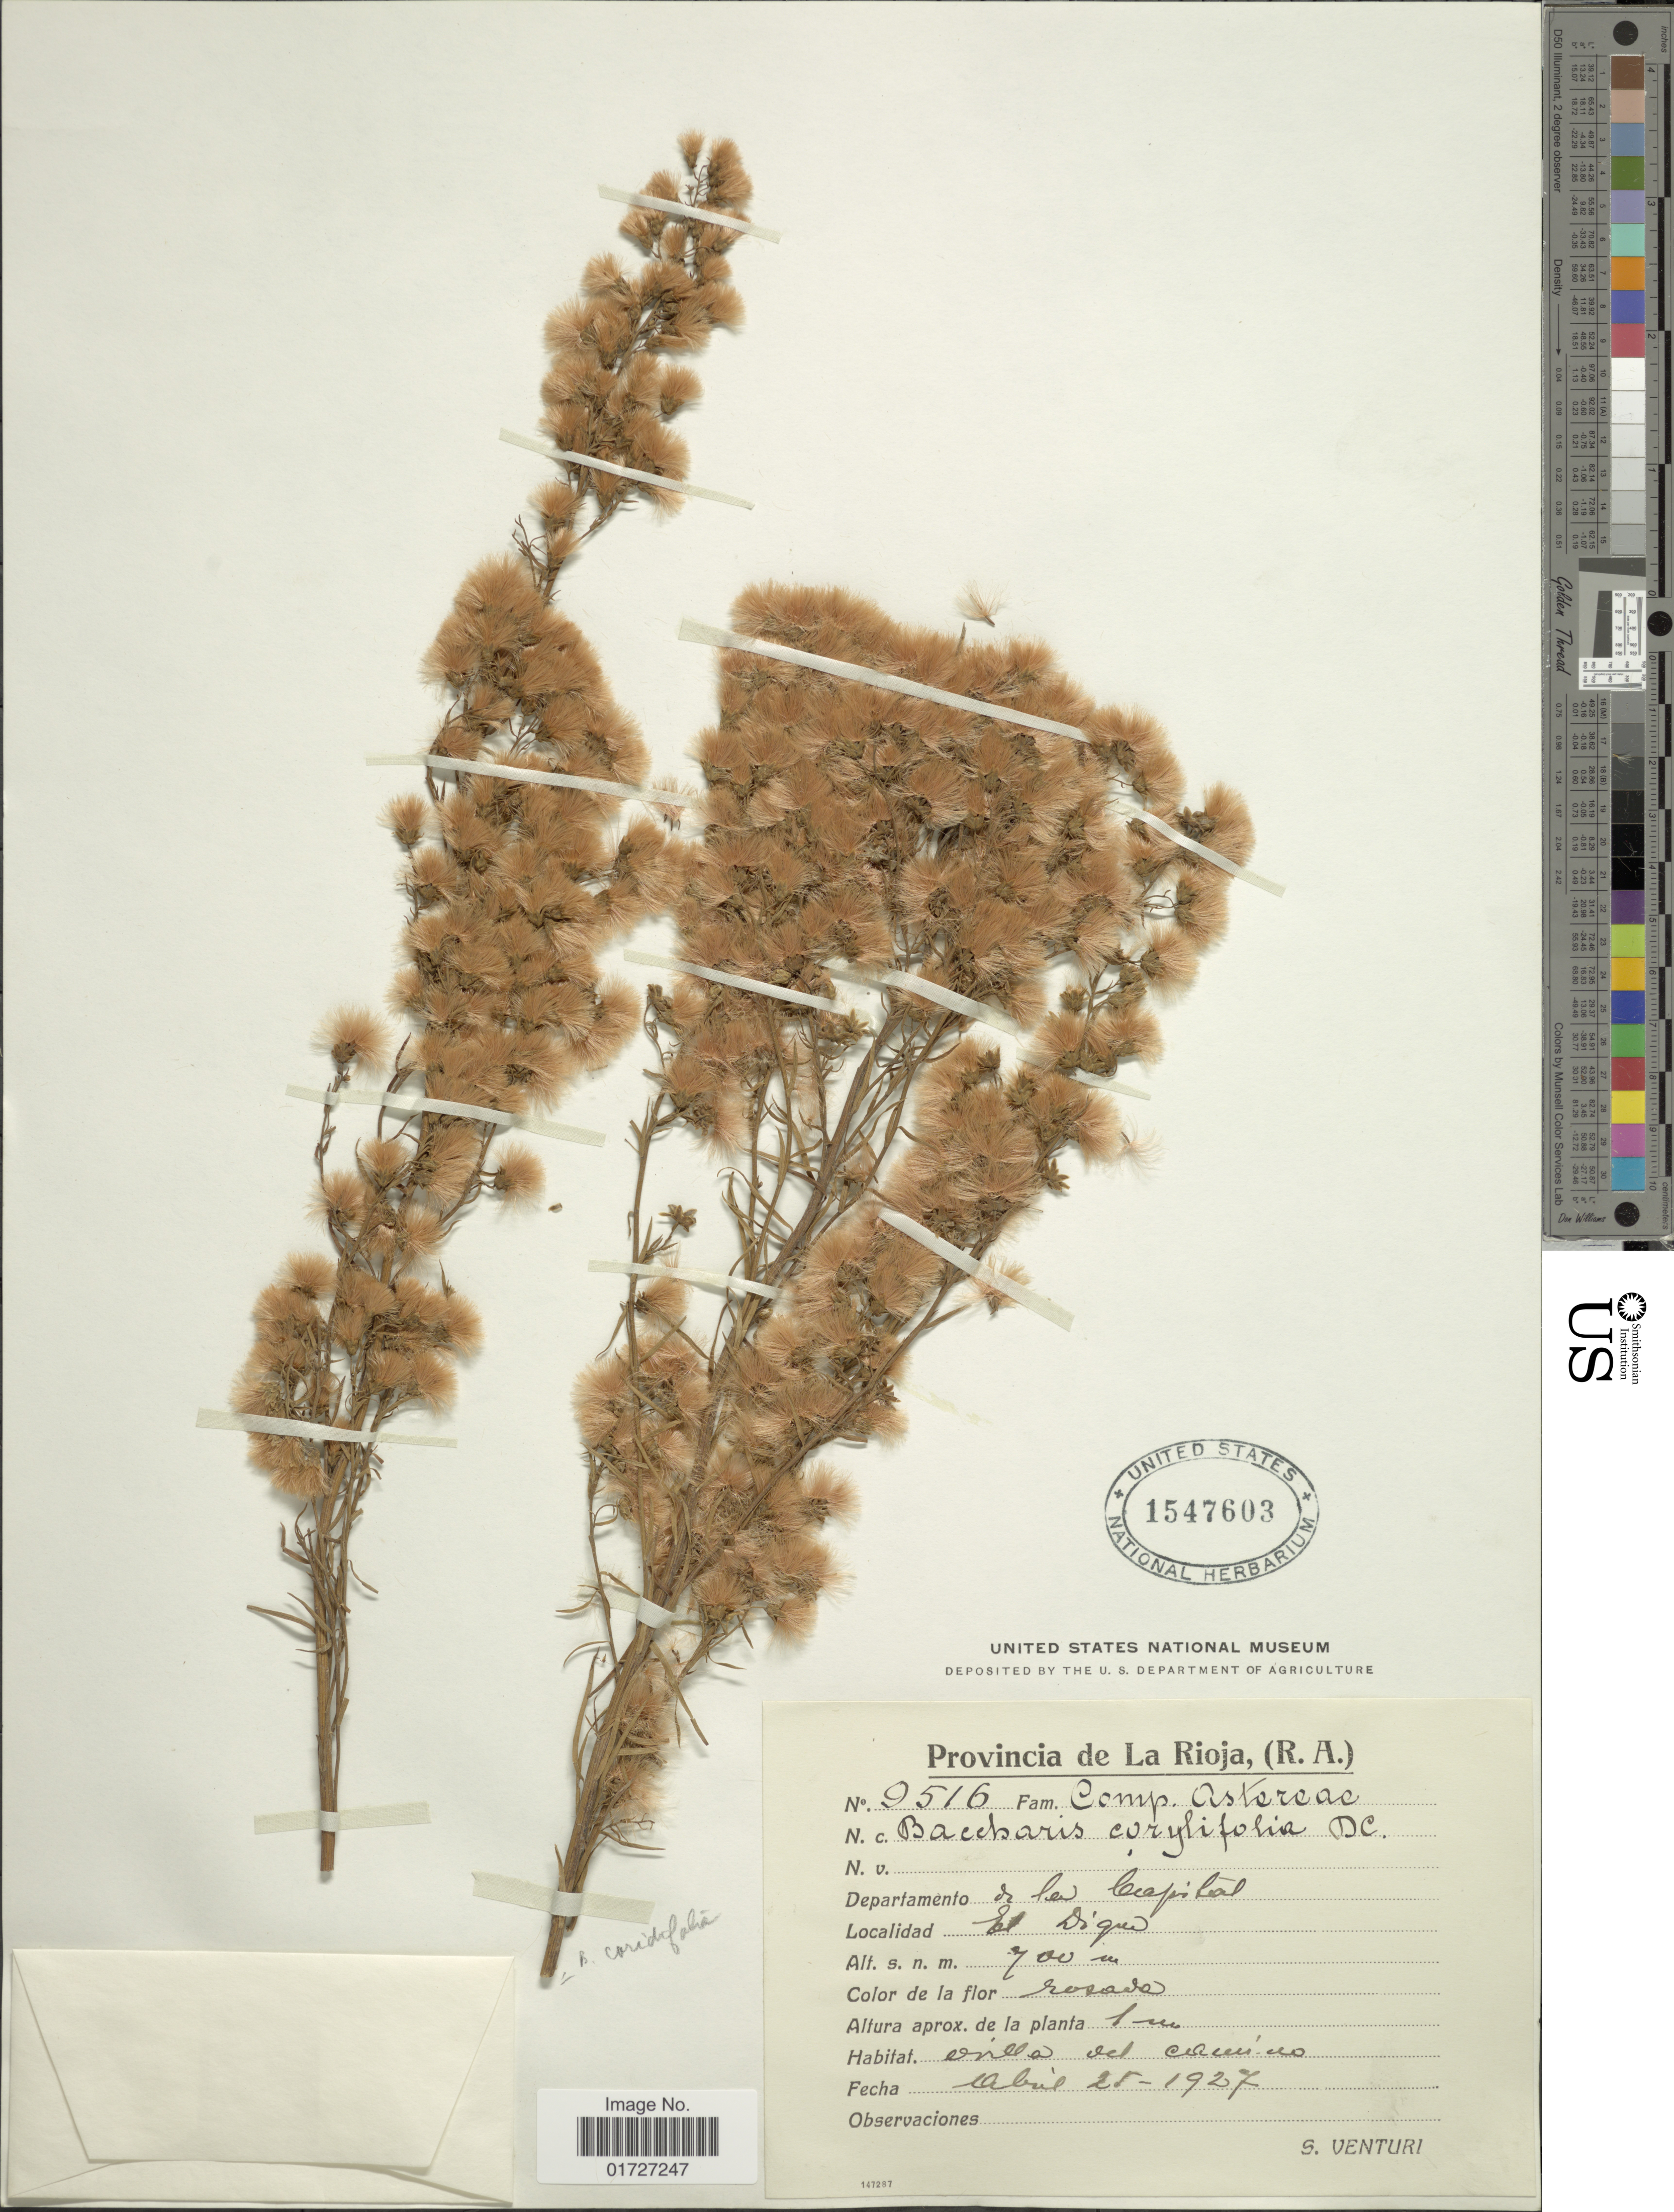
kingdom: Plantae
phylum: Tracheophyta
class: Magnoliopsida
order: Asterales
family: Asteraceae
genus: Baccharis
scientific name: Baccharis coridifolia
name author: DC.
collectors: S. Venturi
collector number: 9516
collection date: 1927-04-25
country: Argentina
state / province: La Rioja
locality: Departamento de la Capital, El Dique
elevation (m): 700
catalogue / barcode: US 1547603